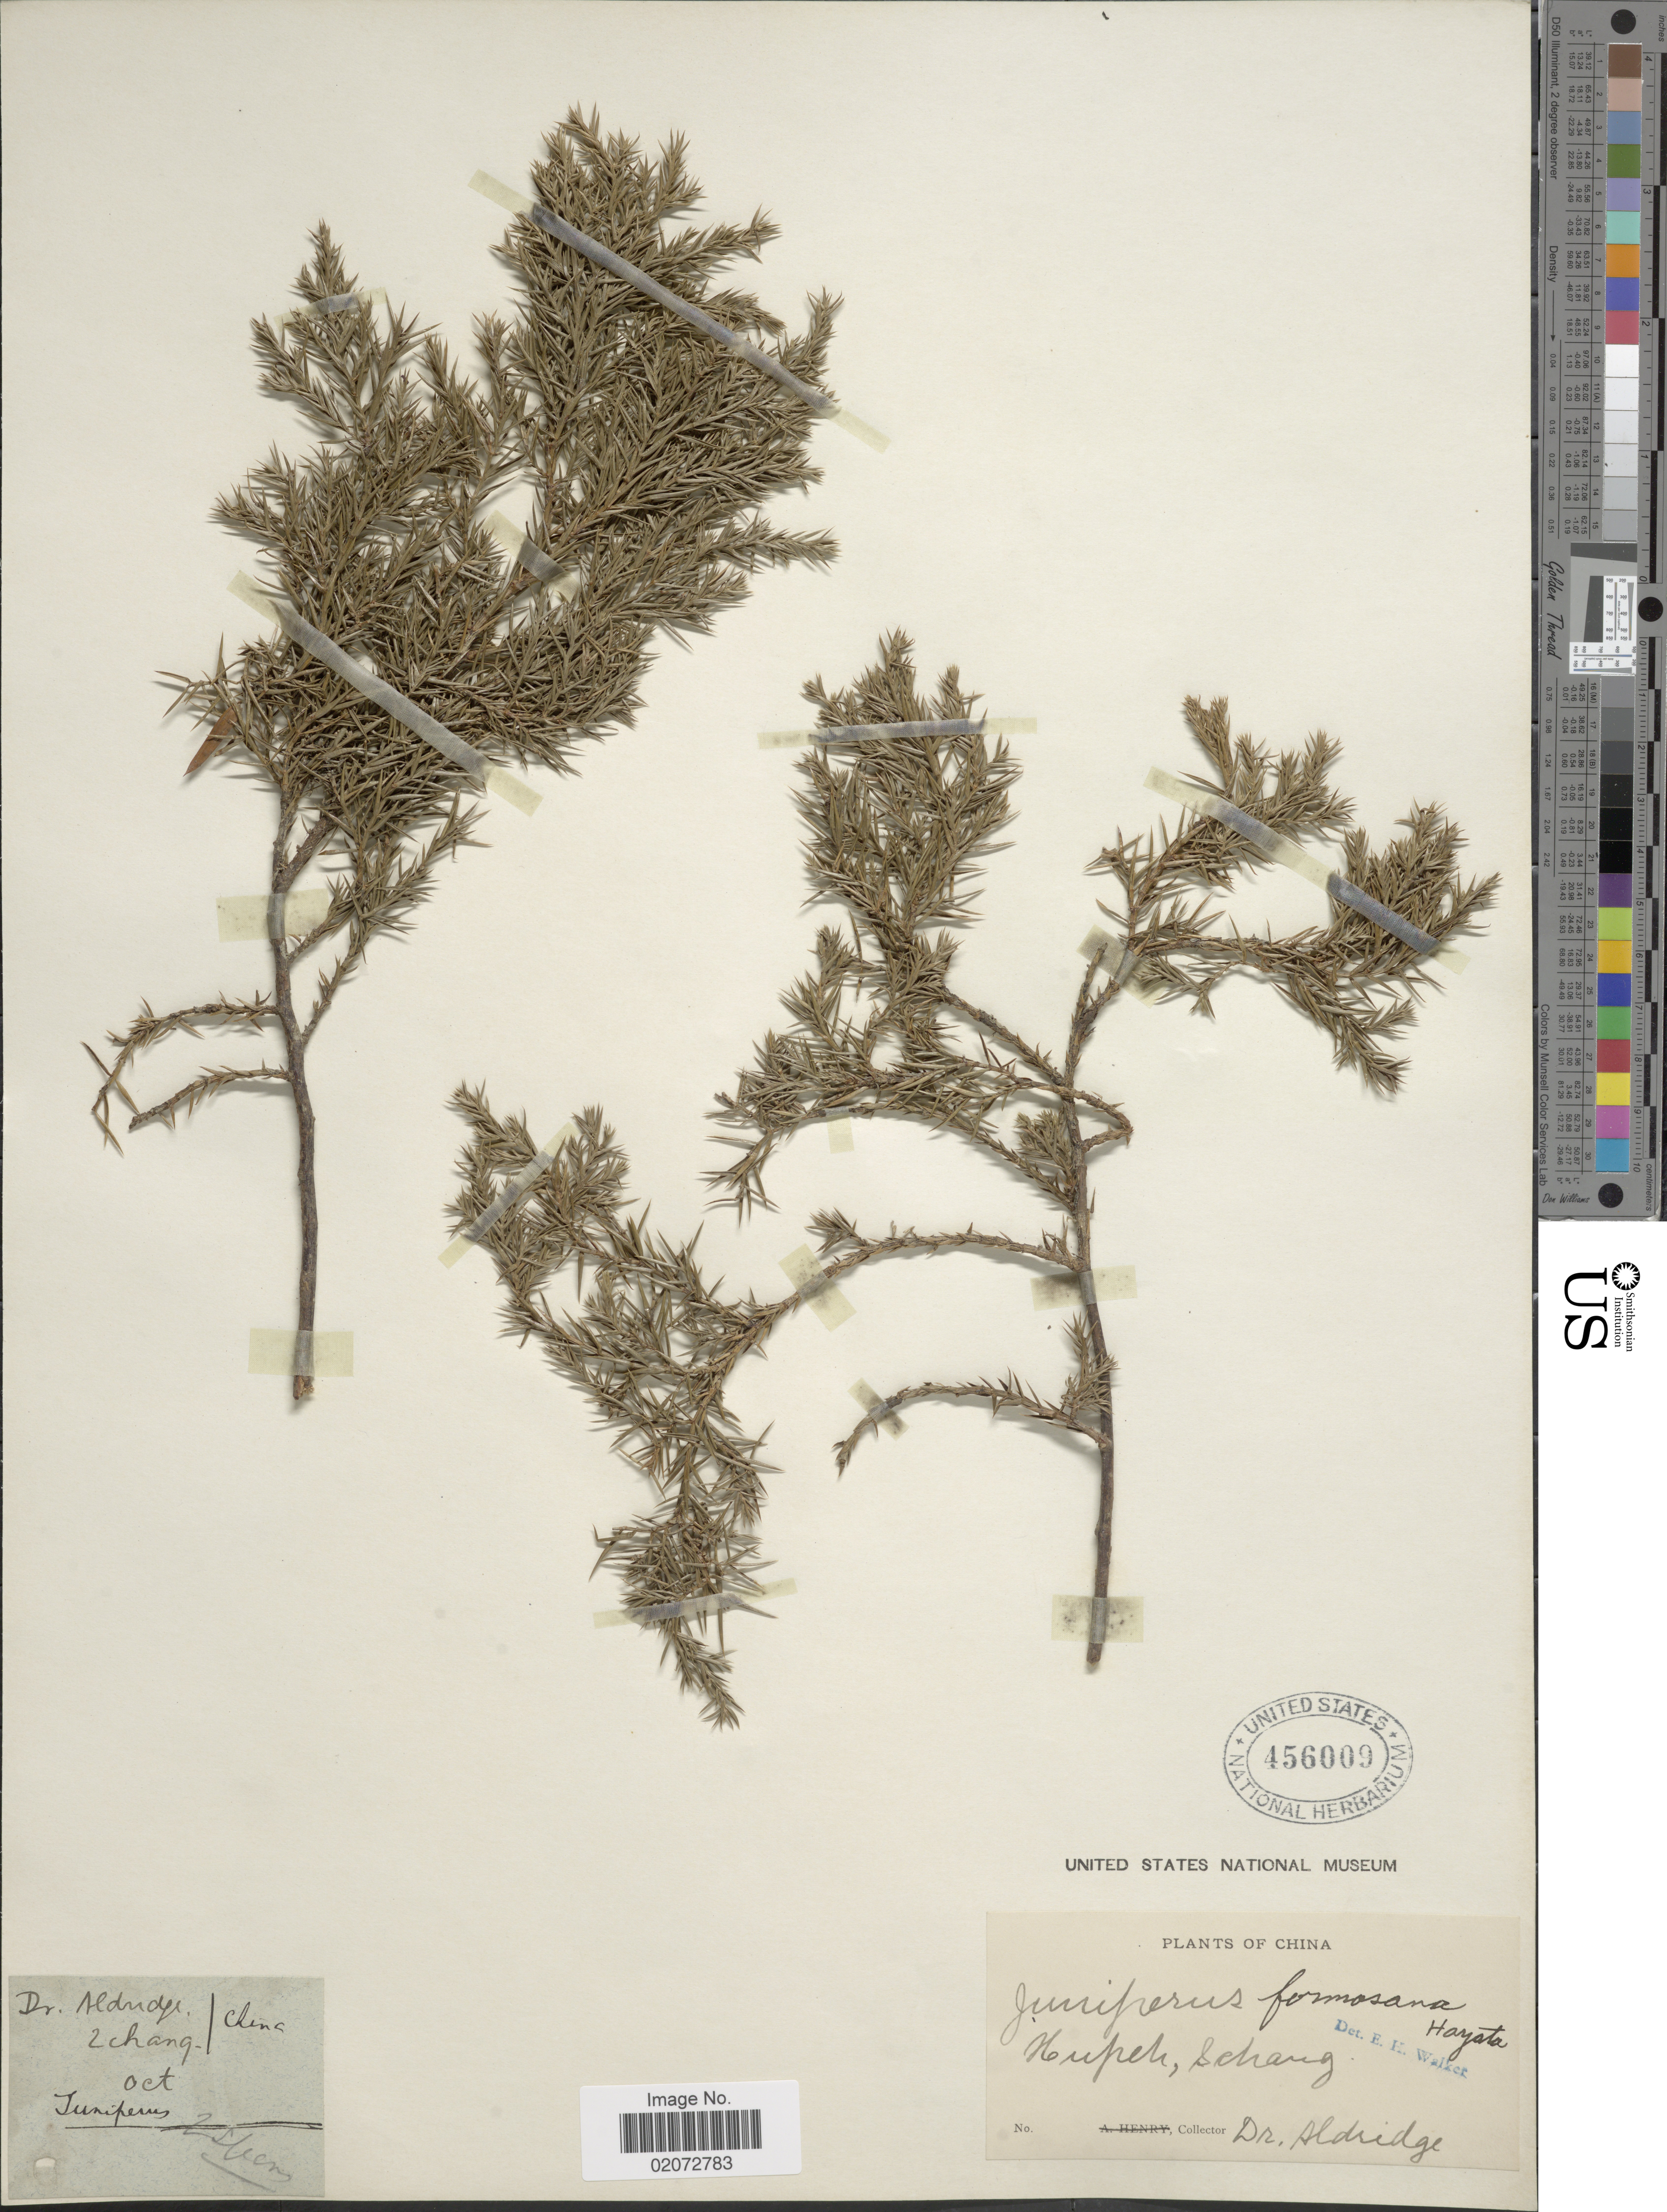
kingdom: Plantae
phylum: Tracheophyta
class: Pinopsida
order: Pinales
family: Cupressaceae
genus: Juniperus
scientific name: Juniperus formosana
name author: Hayata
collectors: Aldridge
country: China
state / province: Hubei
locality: Hupeh, Schang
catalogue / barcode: US 456009